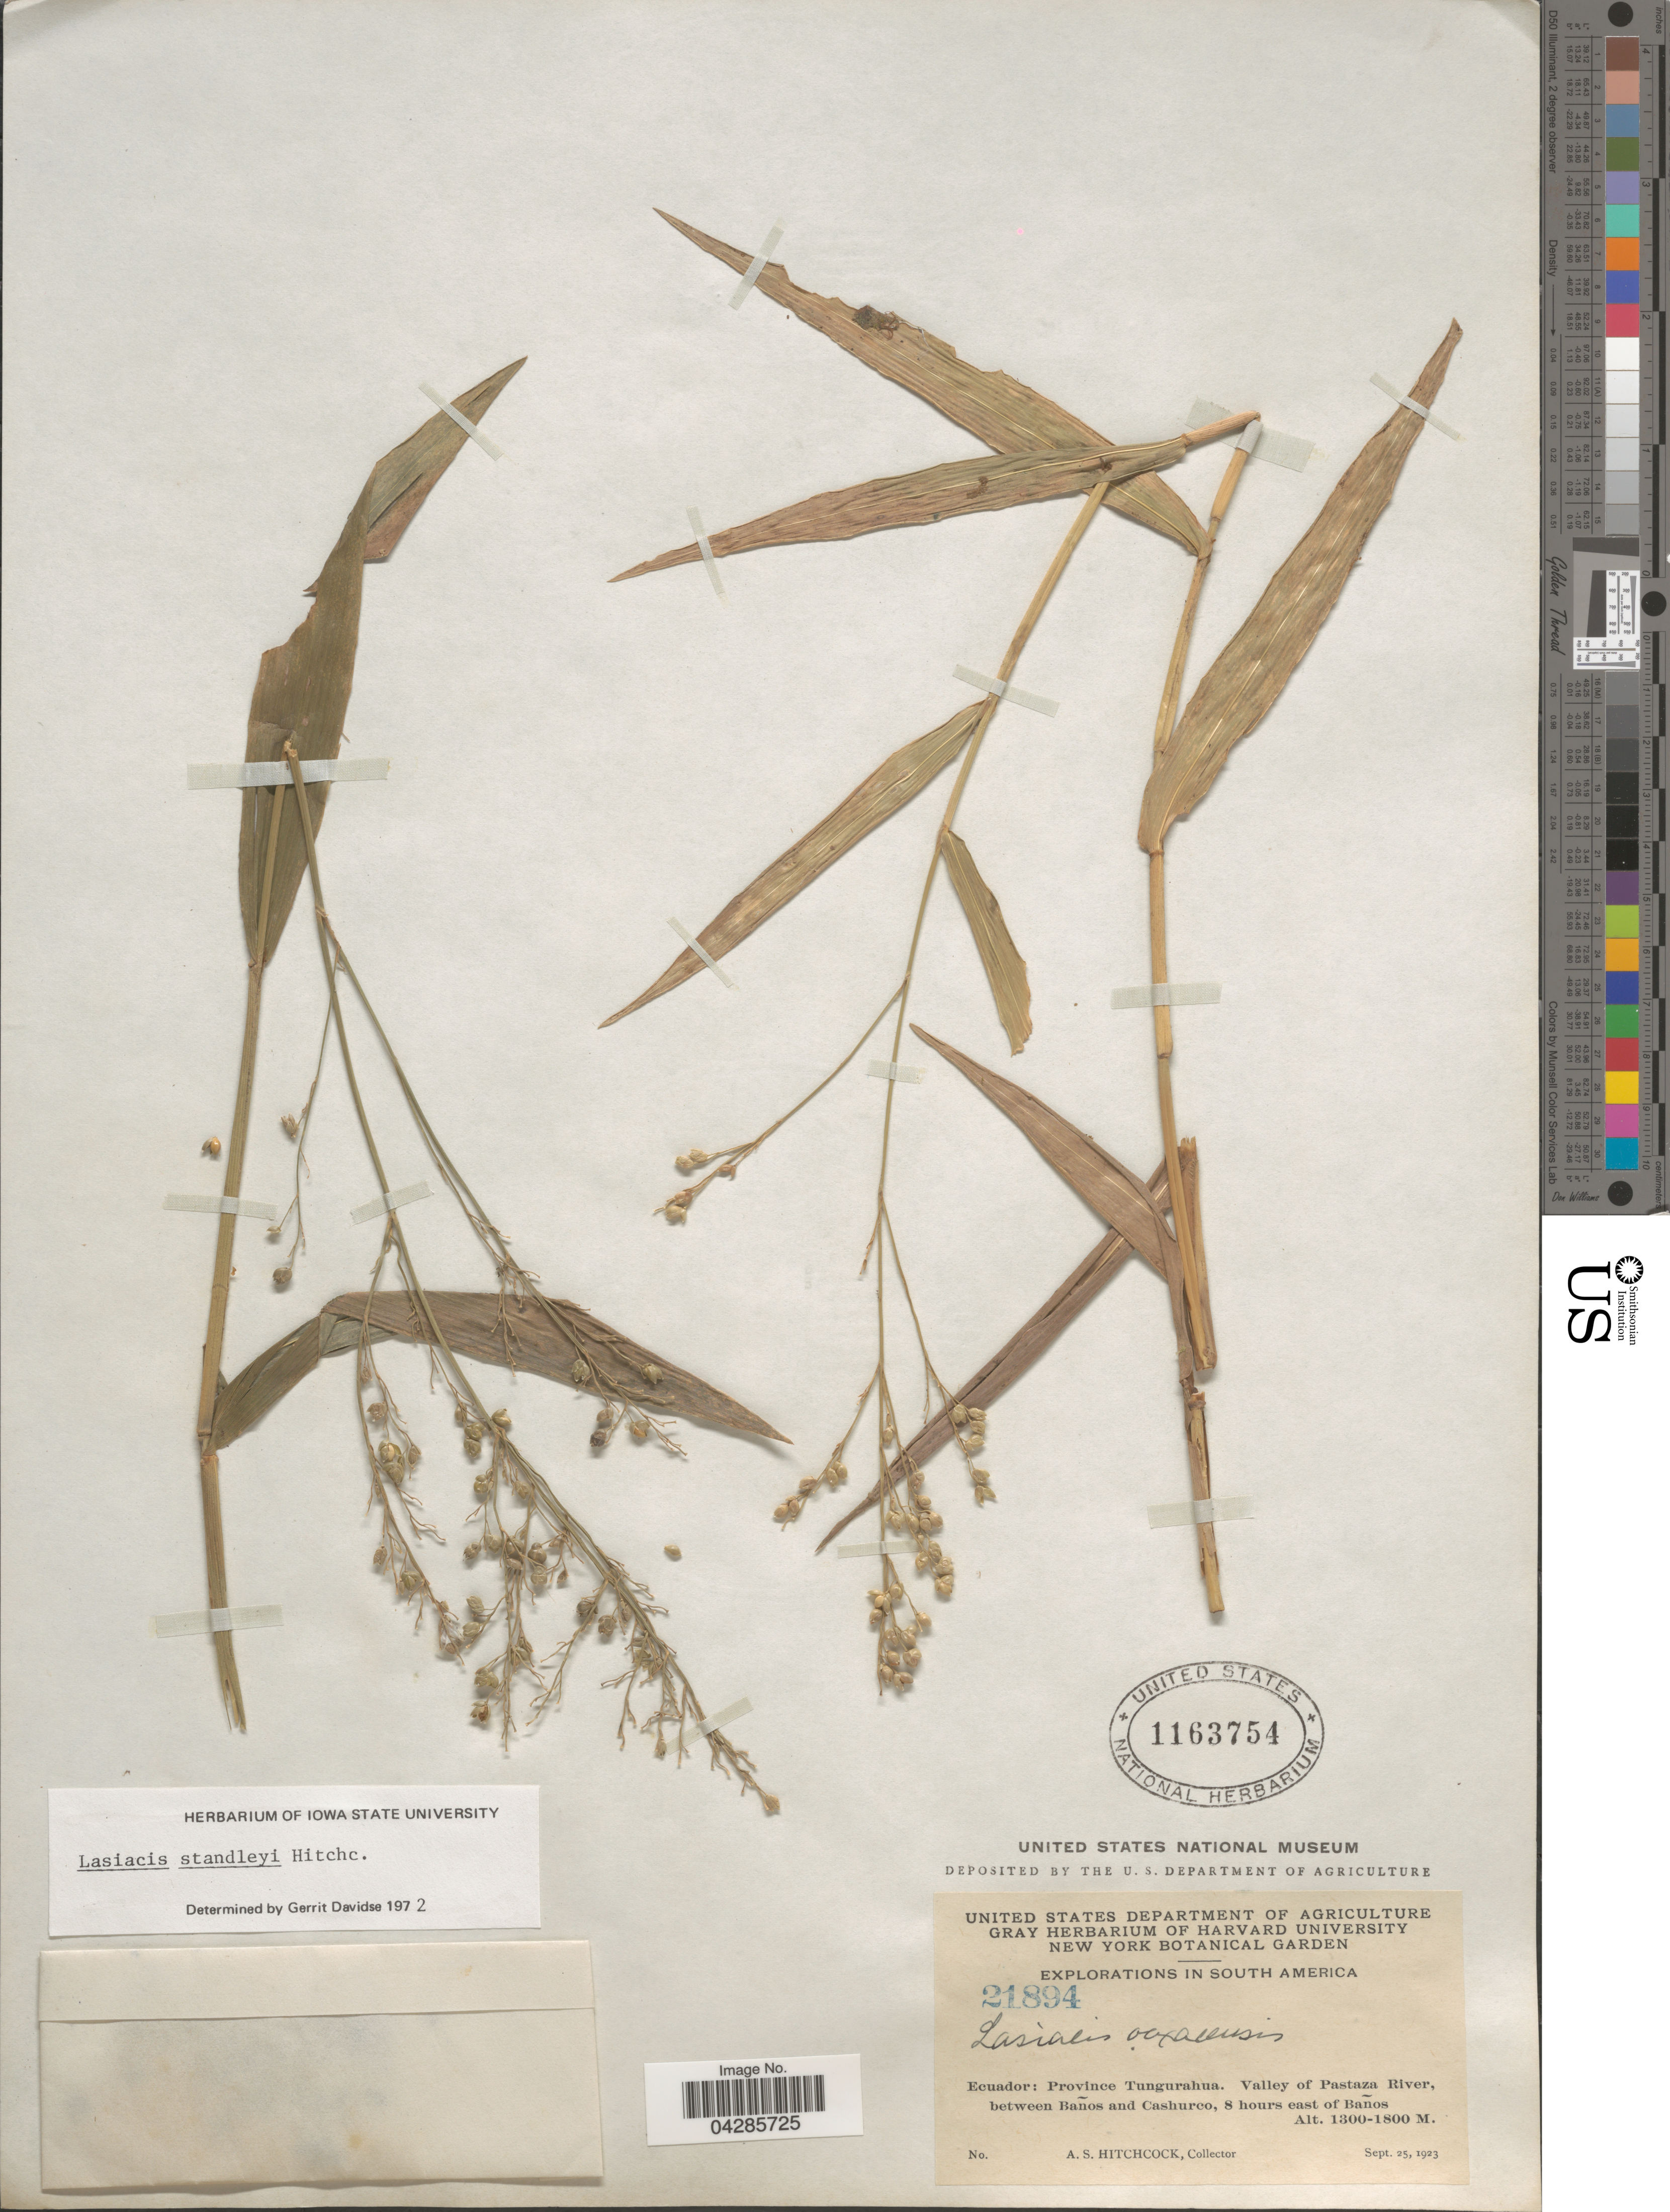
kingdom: Plantae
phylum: Tracheophyta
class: Liliopsida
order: Poales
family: Poaceae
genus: Lasiacis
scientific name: Lasiacis standleyi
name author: Hitchc.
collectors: A. S. Hitchcock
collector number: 21894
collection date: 1923-09-25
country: Ecuador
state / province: Tungurahua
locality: Explorations in South America. Valley of Pastaza River, between Baños and Cashurco, 8 hours east of Baños.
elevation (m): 1300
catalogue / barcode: US 1163754